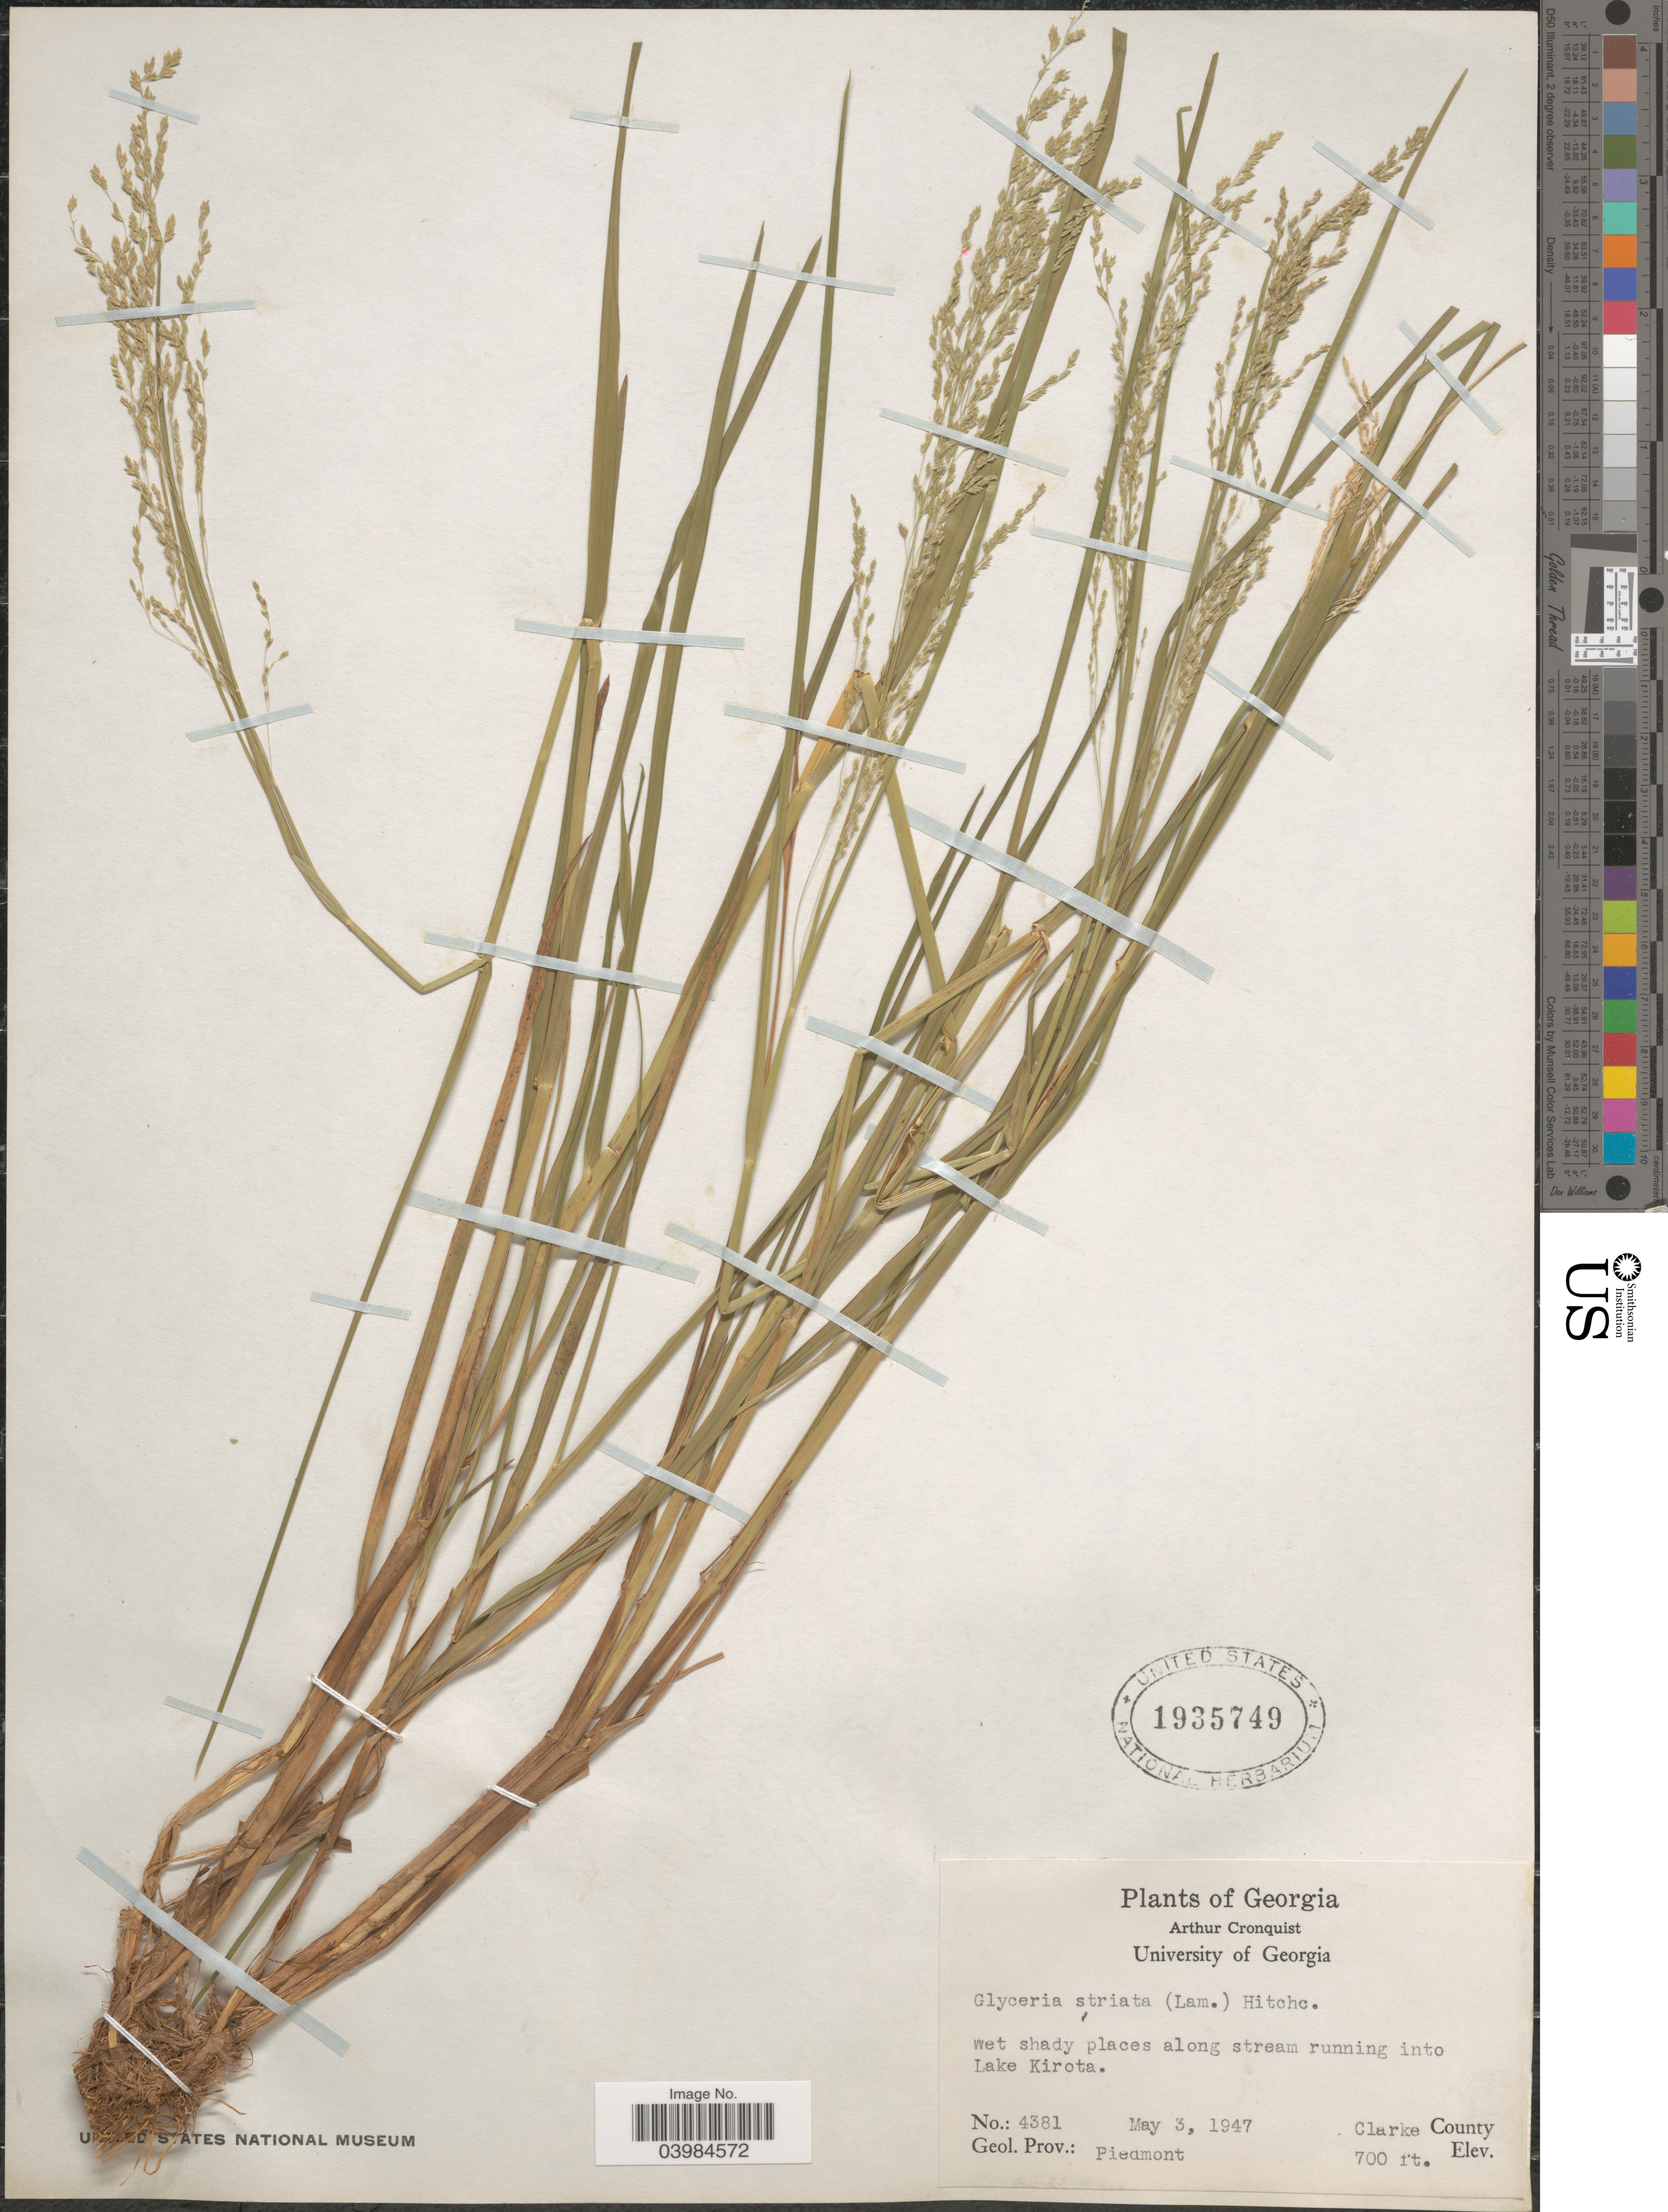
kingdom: Plantae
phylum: Tracheophyta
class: Liliopsida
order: Poales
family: Poaceae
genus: Glyceria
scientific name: Glyceria striata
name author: (Lam.) Hitchc.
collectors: A. J. Cronquist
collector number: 4381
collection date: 1947-05-03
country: United States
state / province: Georgia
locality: Wet shady places along stream running into Lake Kirota. Clarke County. Geol. Prov.: Piedmont.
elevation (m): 213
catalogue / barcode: US 1935749